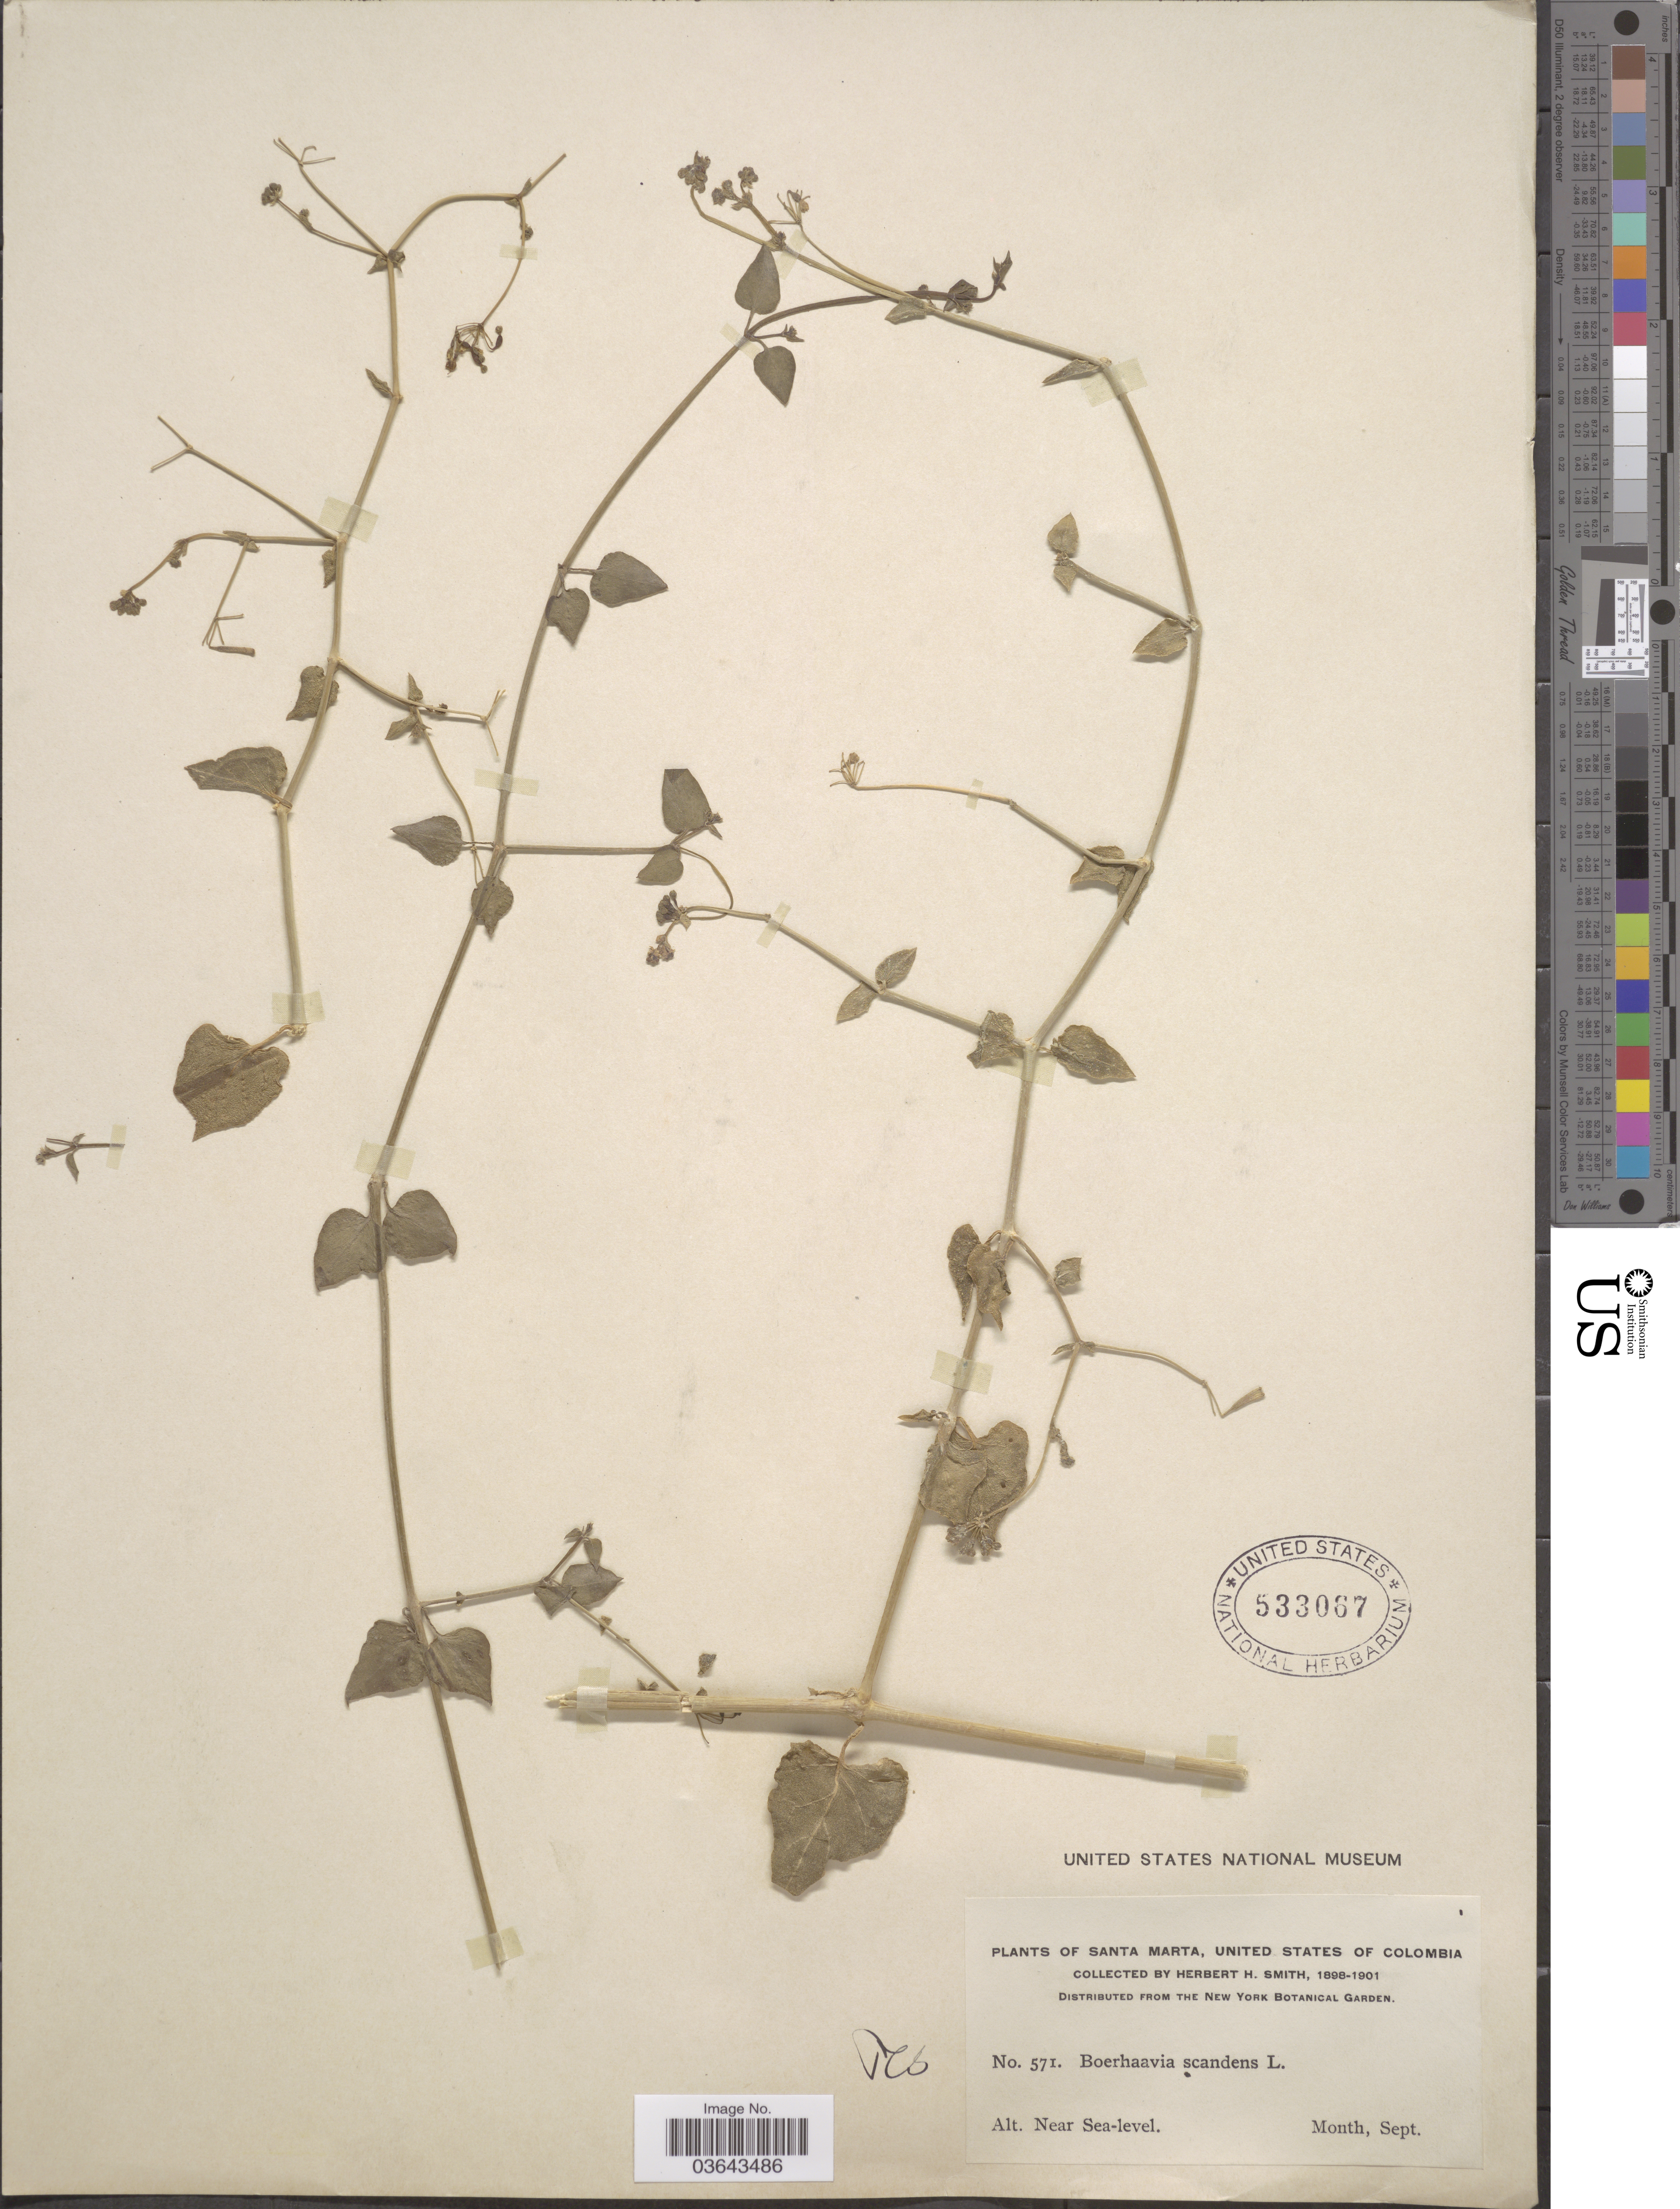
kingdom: Plantae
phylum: Tracheophyta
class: Magnoliopsida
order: Caryophyllales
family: Nyctaginaceae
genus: Boerhavia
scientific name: Boerhavia scandens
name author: L.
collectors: Herbert H. Smith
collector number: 571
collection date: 1898-09/1901-09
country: Colombia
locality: Santa Marta.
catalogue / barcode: US 533067